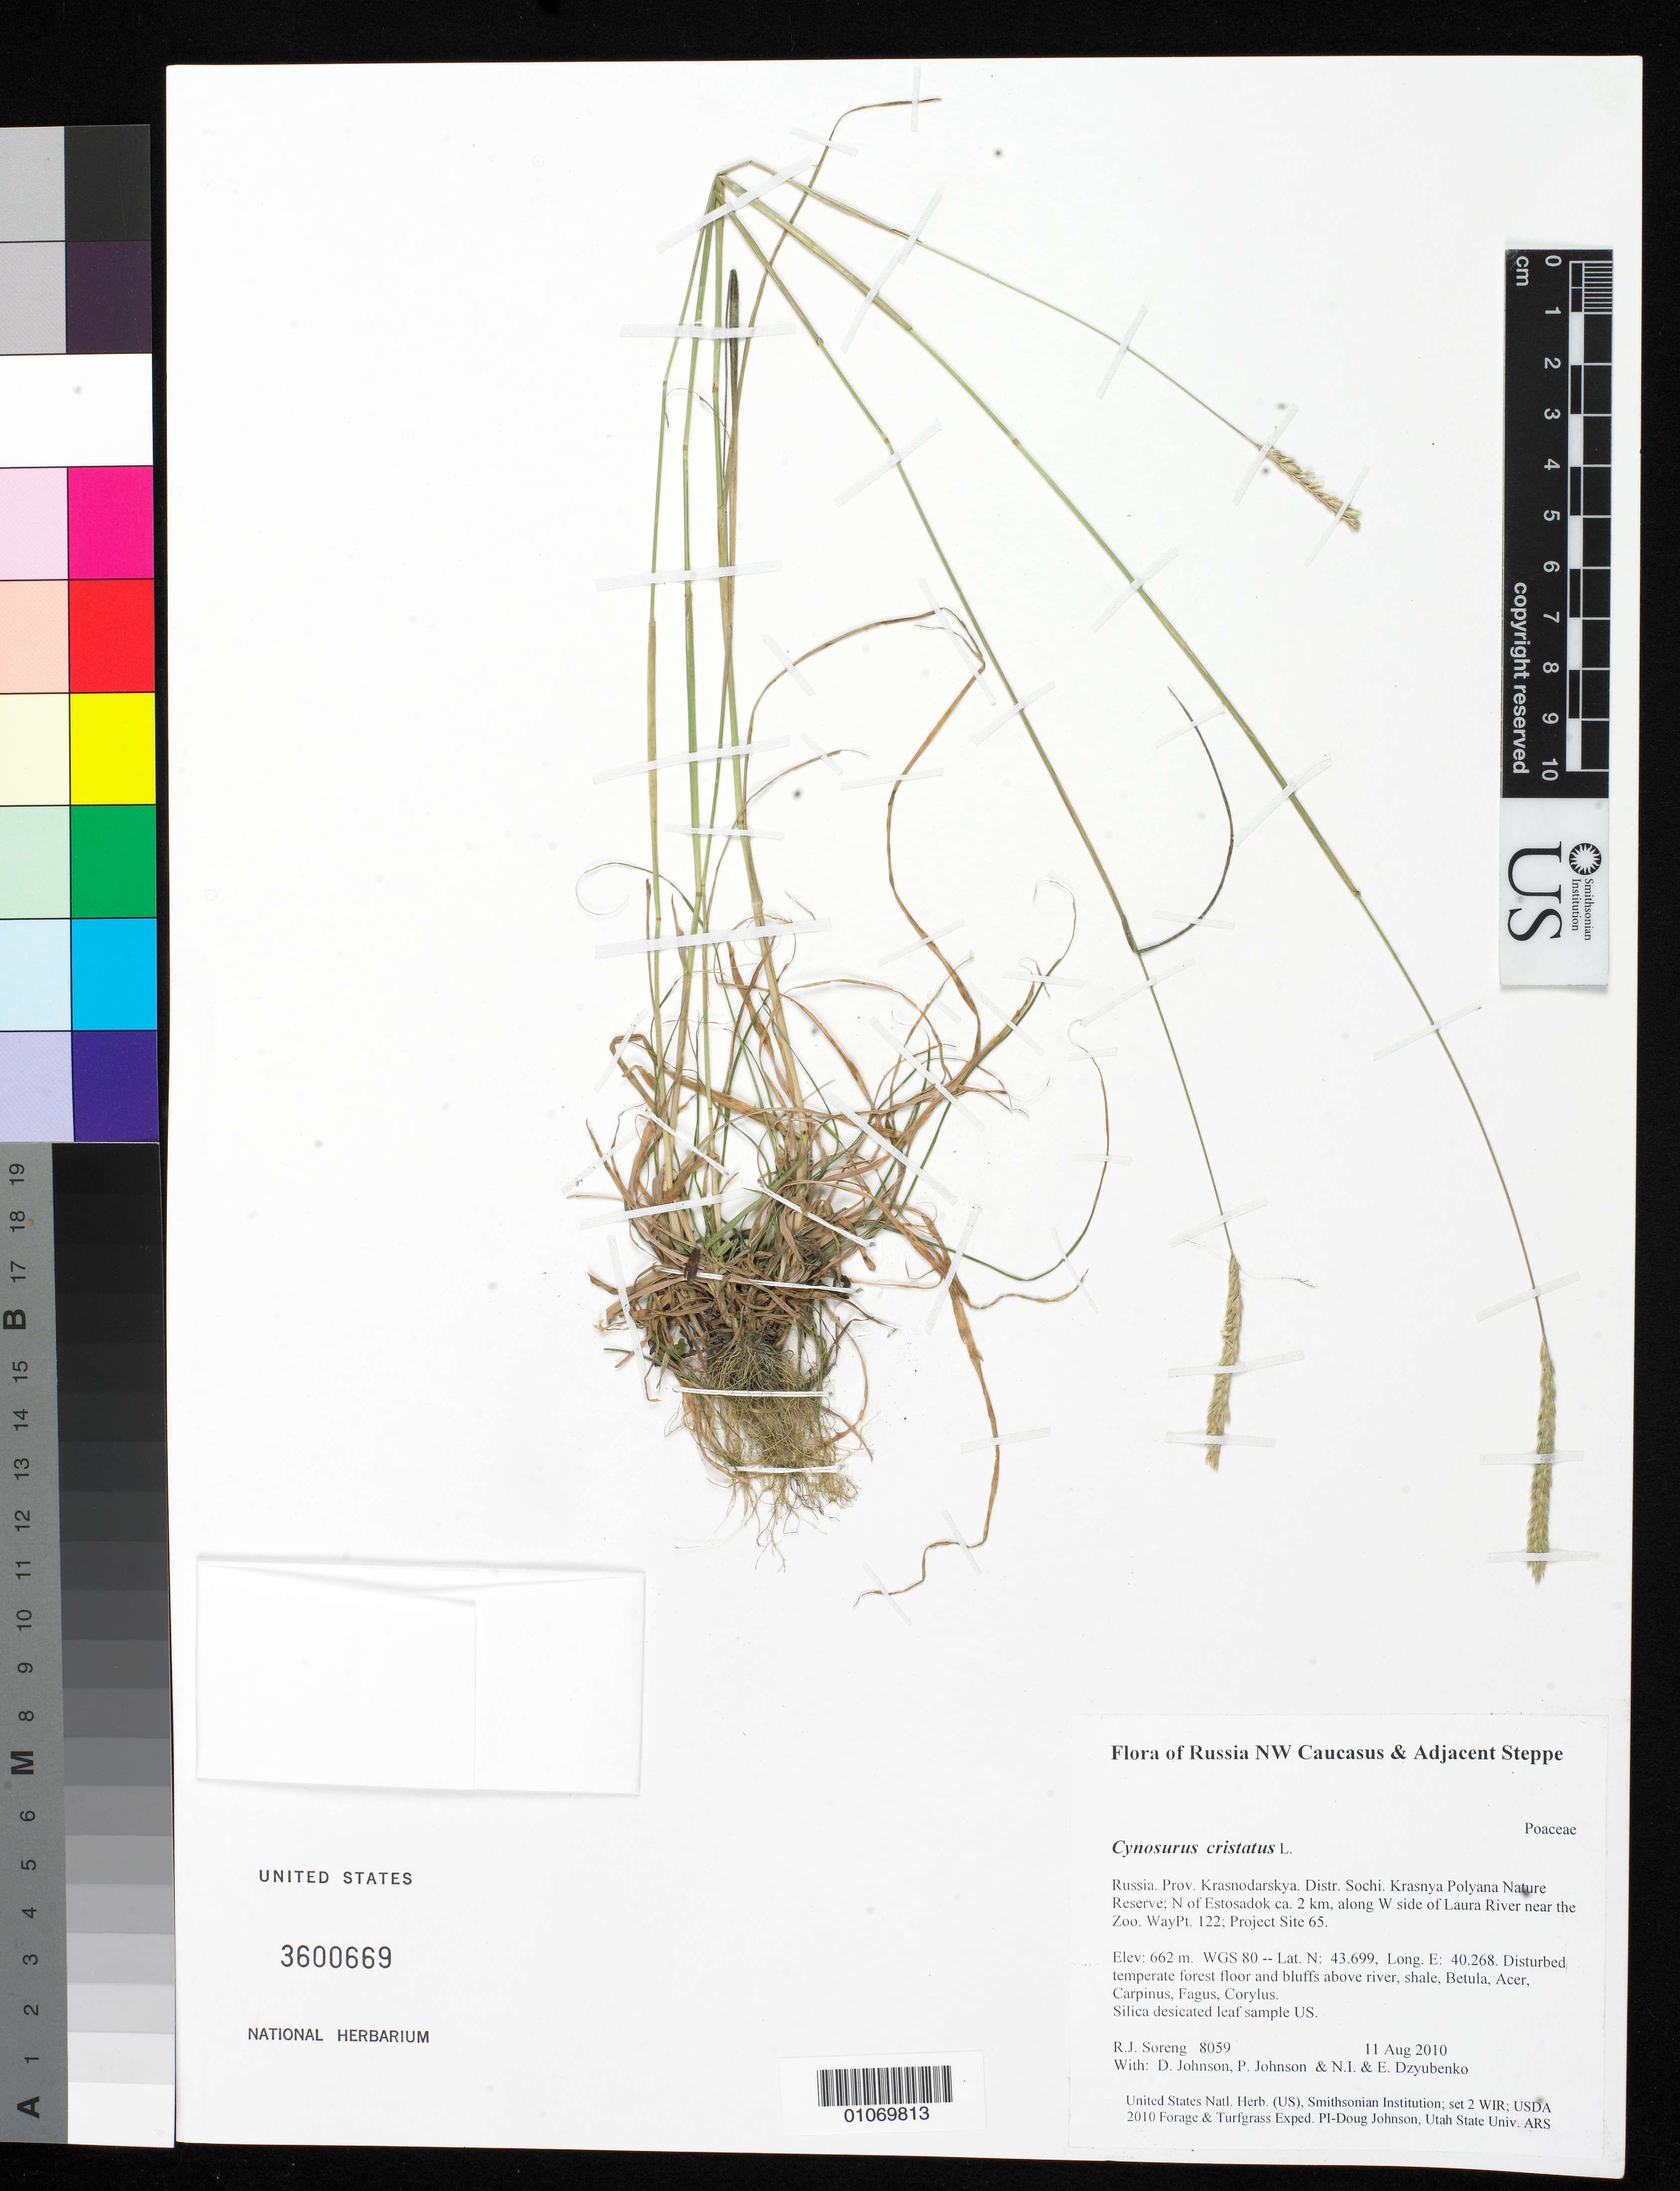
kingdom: Plantae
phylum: Tracheophyta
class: Liliopsida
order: Poales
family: Poaceae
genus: Cynosurus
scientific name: Cynosurus cristatus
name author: L.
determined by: Soreng, Robert J., Research Associate (BOT), Smithsonian Institution - National Museum of Natural History (UNITED STATES)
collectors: R. J. Soreng, D. Johnson, P. Johnson, N. Dzyubenko & E. Dzyubenko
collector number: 8059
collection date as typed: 11 Aug 2010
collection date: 2010-08-11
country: Russian Federation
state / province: Krasnodar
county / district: Sochi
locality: Krasnya Polyana Nature Reserve; N of Estosadok ca. 2 km, along W side of Laura River near the Zoo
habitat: Disturbed temperate forest floor and bluffs above river, shale, Betula, Acer, Carpinus, Fagus, Corylus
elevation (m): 662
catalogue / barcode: US 3600669